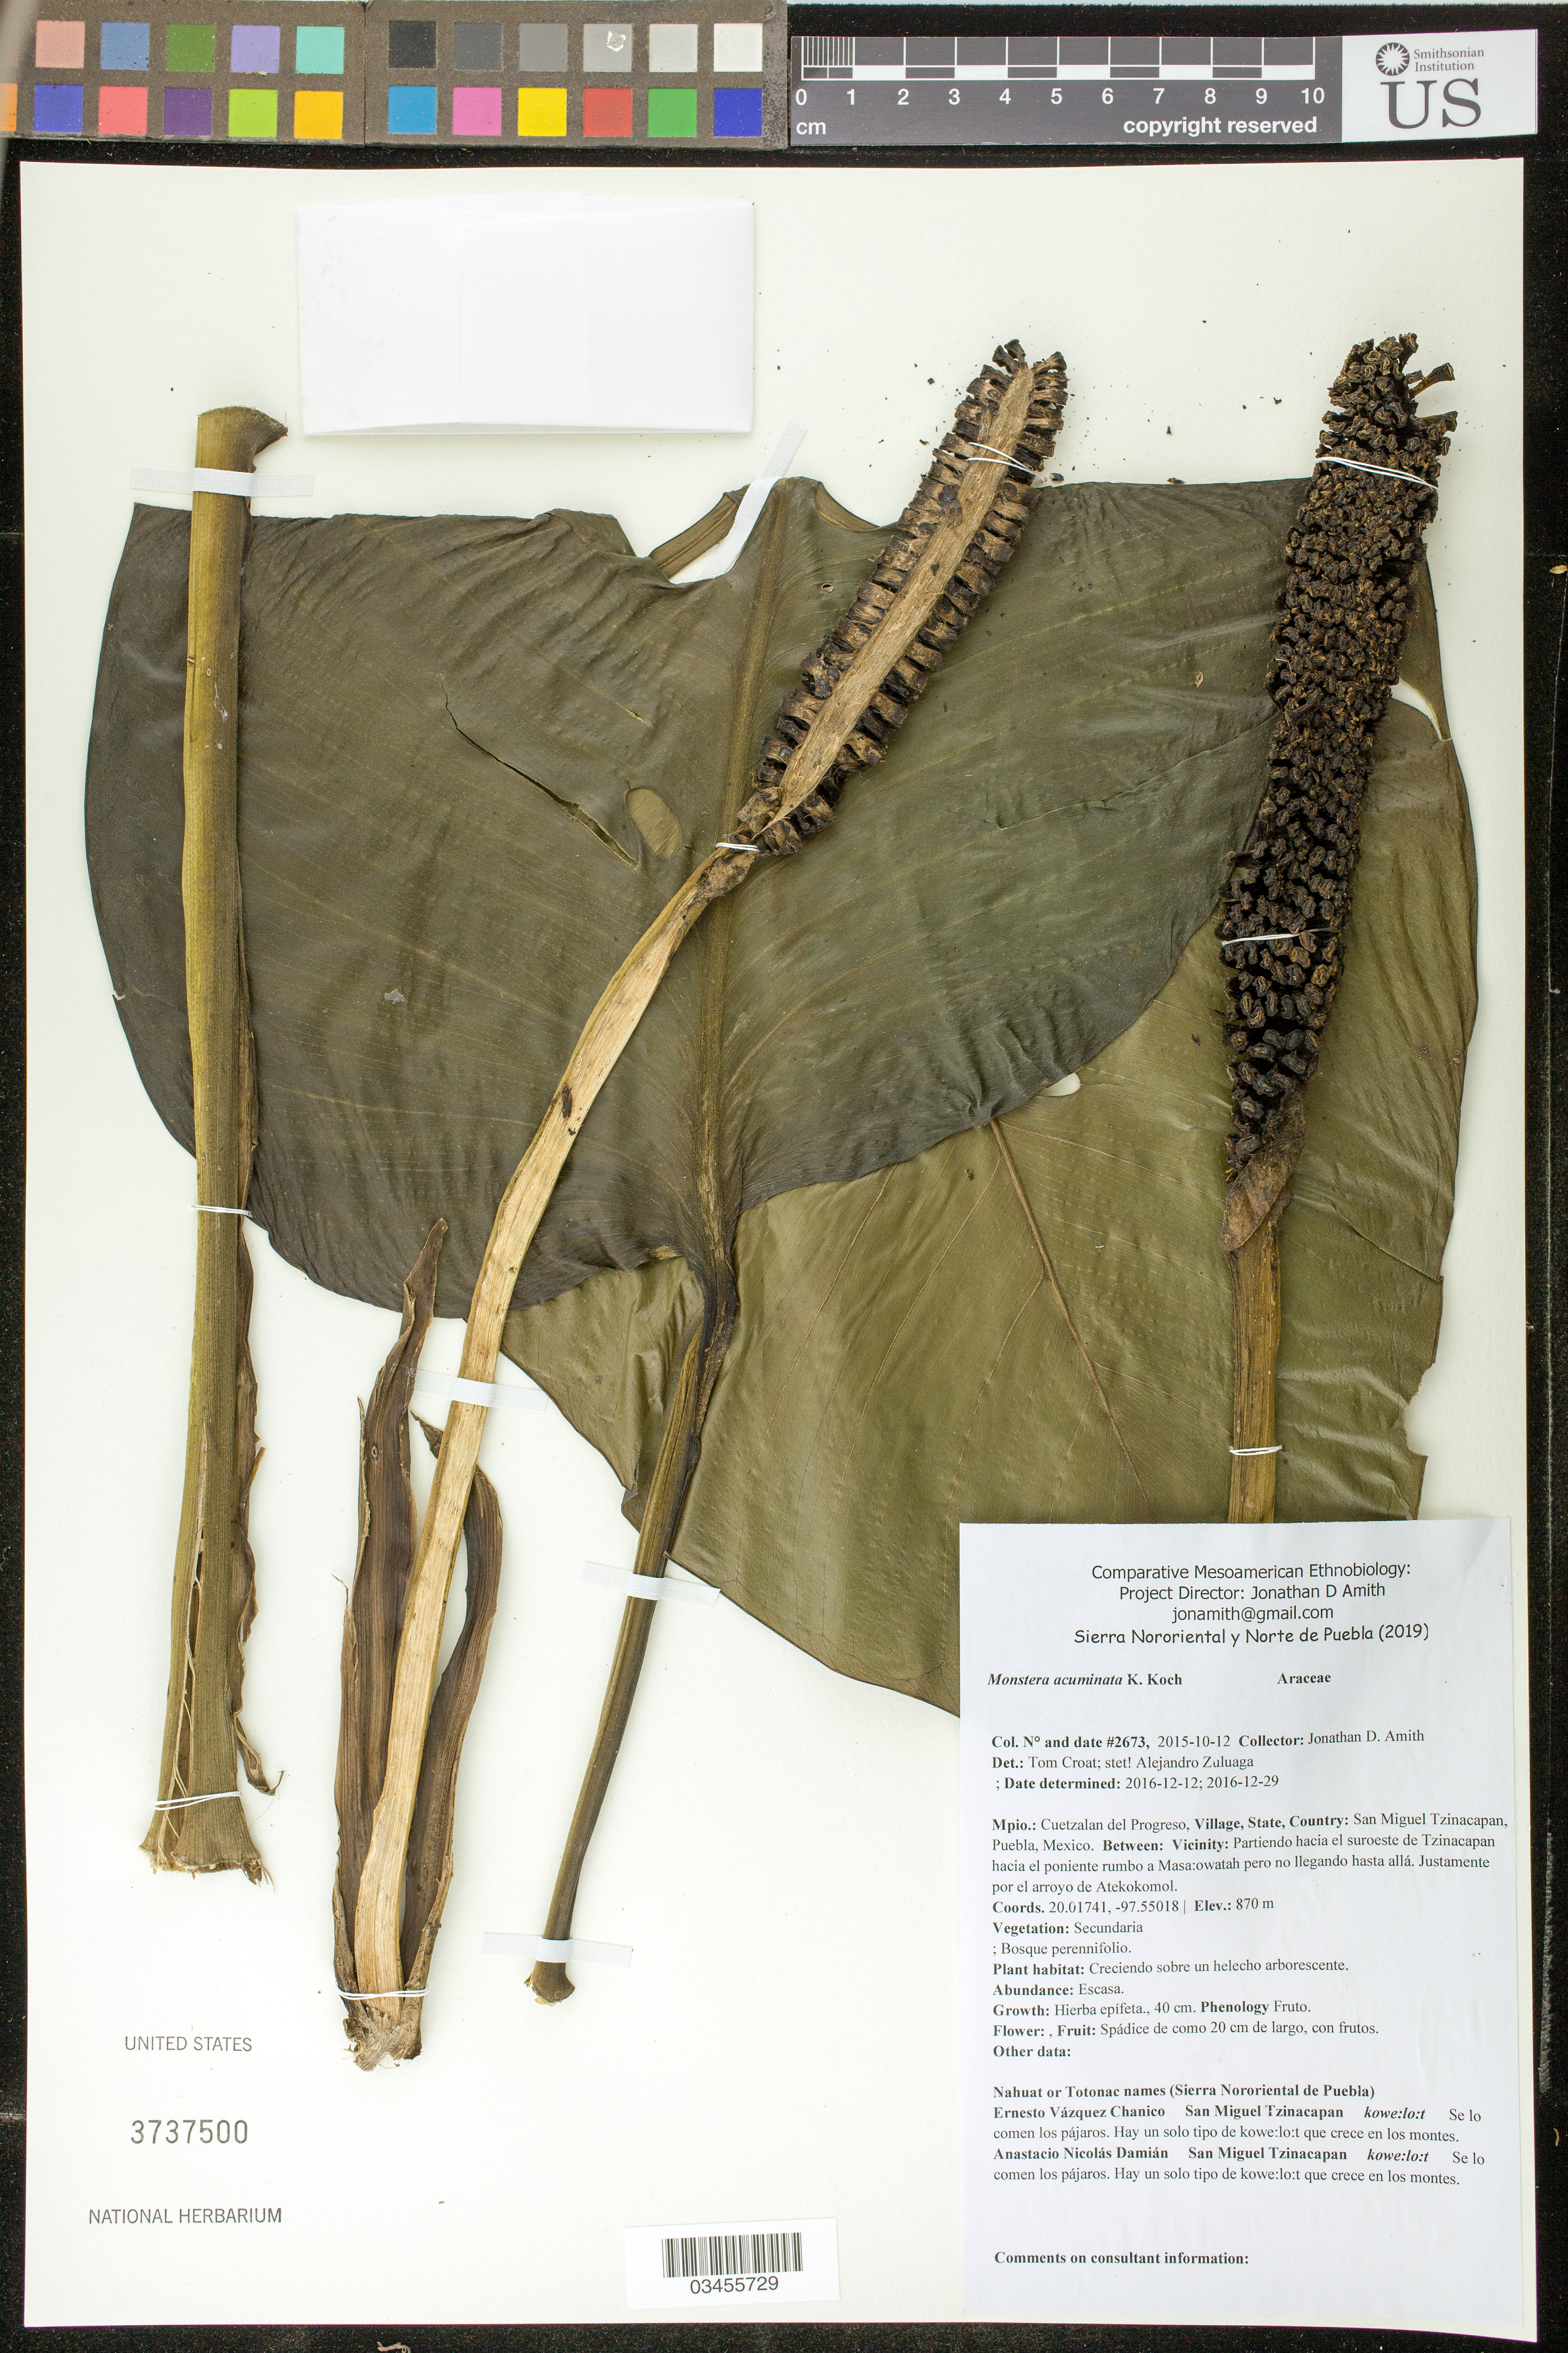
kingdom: Plantae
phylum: Tracheophyta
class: Liliopsida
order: Alismatales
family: Araceae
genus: Monstera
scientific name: Monstera acuminata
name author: K. Koch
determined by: Zuluaga, Alejandro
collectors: J. D. Amith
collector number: JDA_02673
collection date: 2015-10-12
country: México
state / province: Puebla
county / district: Cuetzalan del Progreso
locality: PUEBLO: San Miguel Tzinacapan; LOCALIDAD EXACTA: Partiendo hacia el suroeste de Tzinacapan hacia el poniente rumbo a Masa:owatah pero no llegando hasta allá. Justamente por el arroyo de Atekokomol.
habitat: Bosque perennifolio | Creciendo sobre un helecho arborescente.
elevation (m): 870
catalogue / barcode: US 3737500